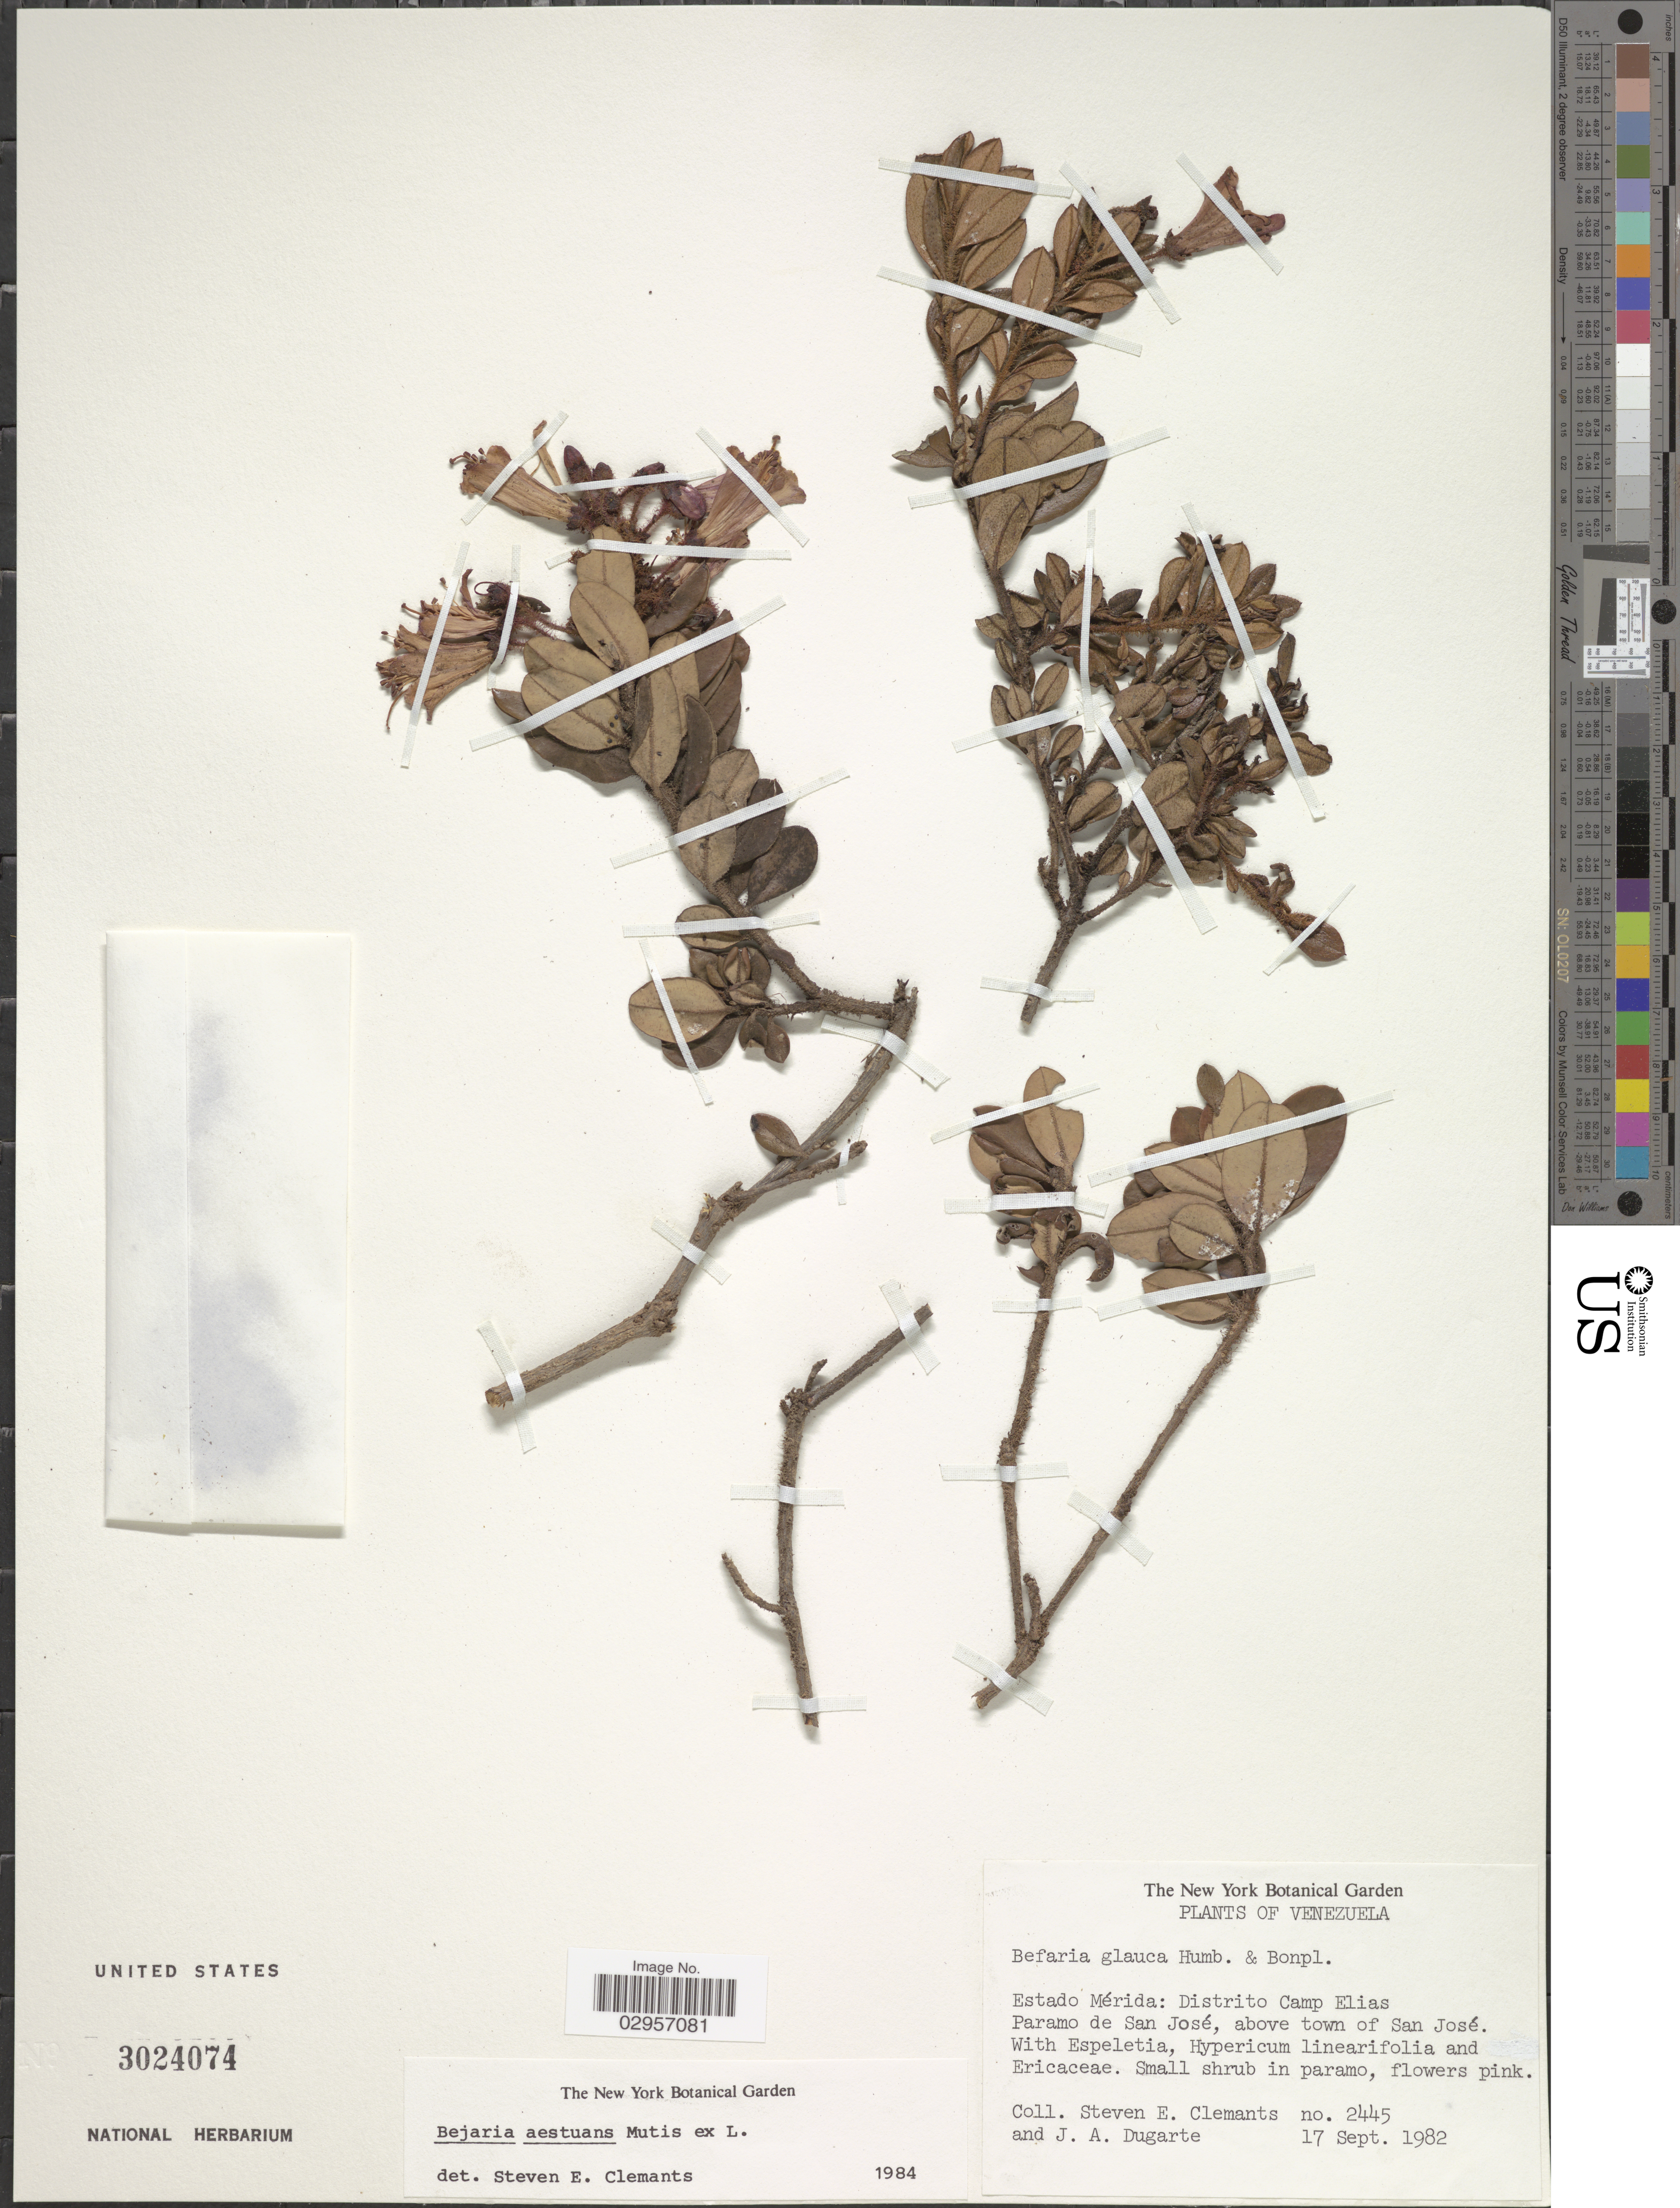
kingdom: Plantae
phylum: Tracheophyta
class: Magnoliopsida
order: Ericales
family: Ericaceae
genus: Befaria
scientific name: Befaria aestuans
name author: Mutis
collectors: S. Clemants & J. Dugarte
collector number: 2445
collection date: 1982-09-17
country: Venezuela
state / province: Mérida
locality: Estado Mérida: Distrito Camp Elias. Paramo de San José, above town of San José.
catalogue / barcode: US 3024074